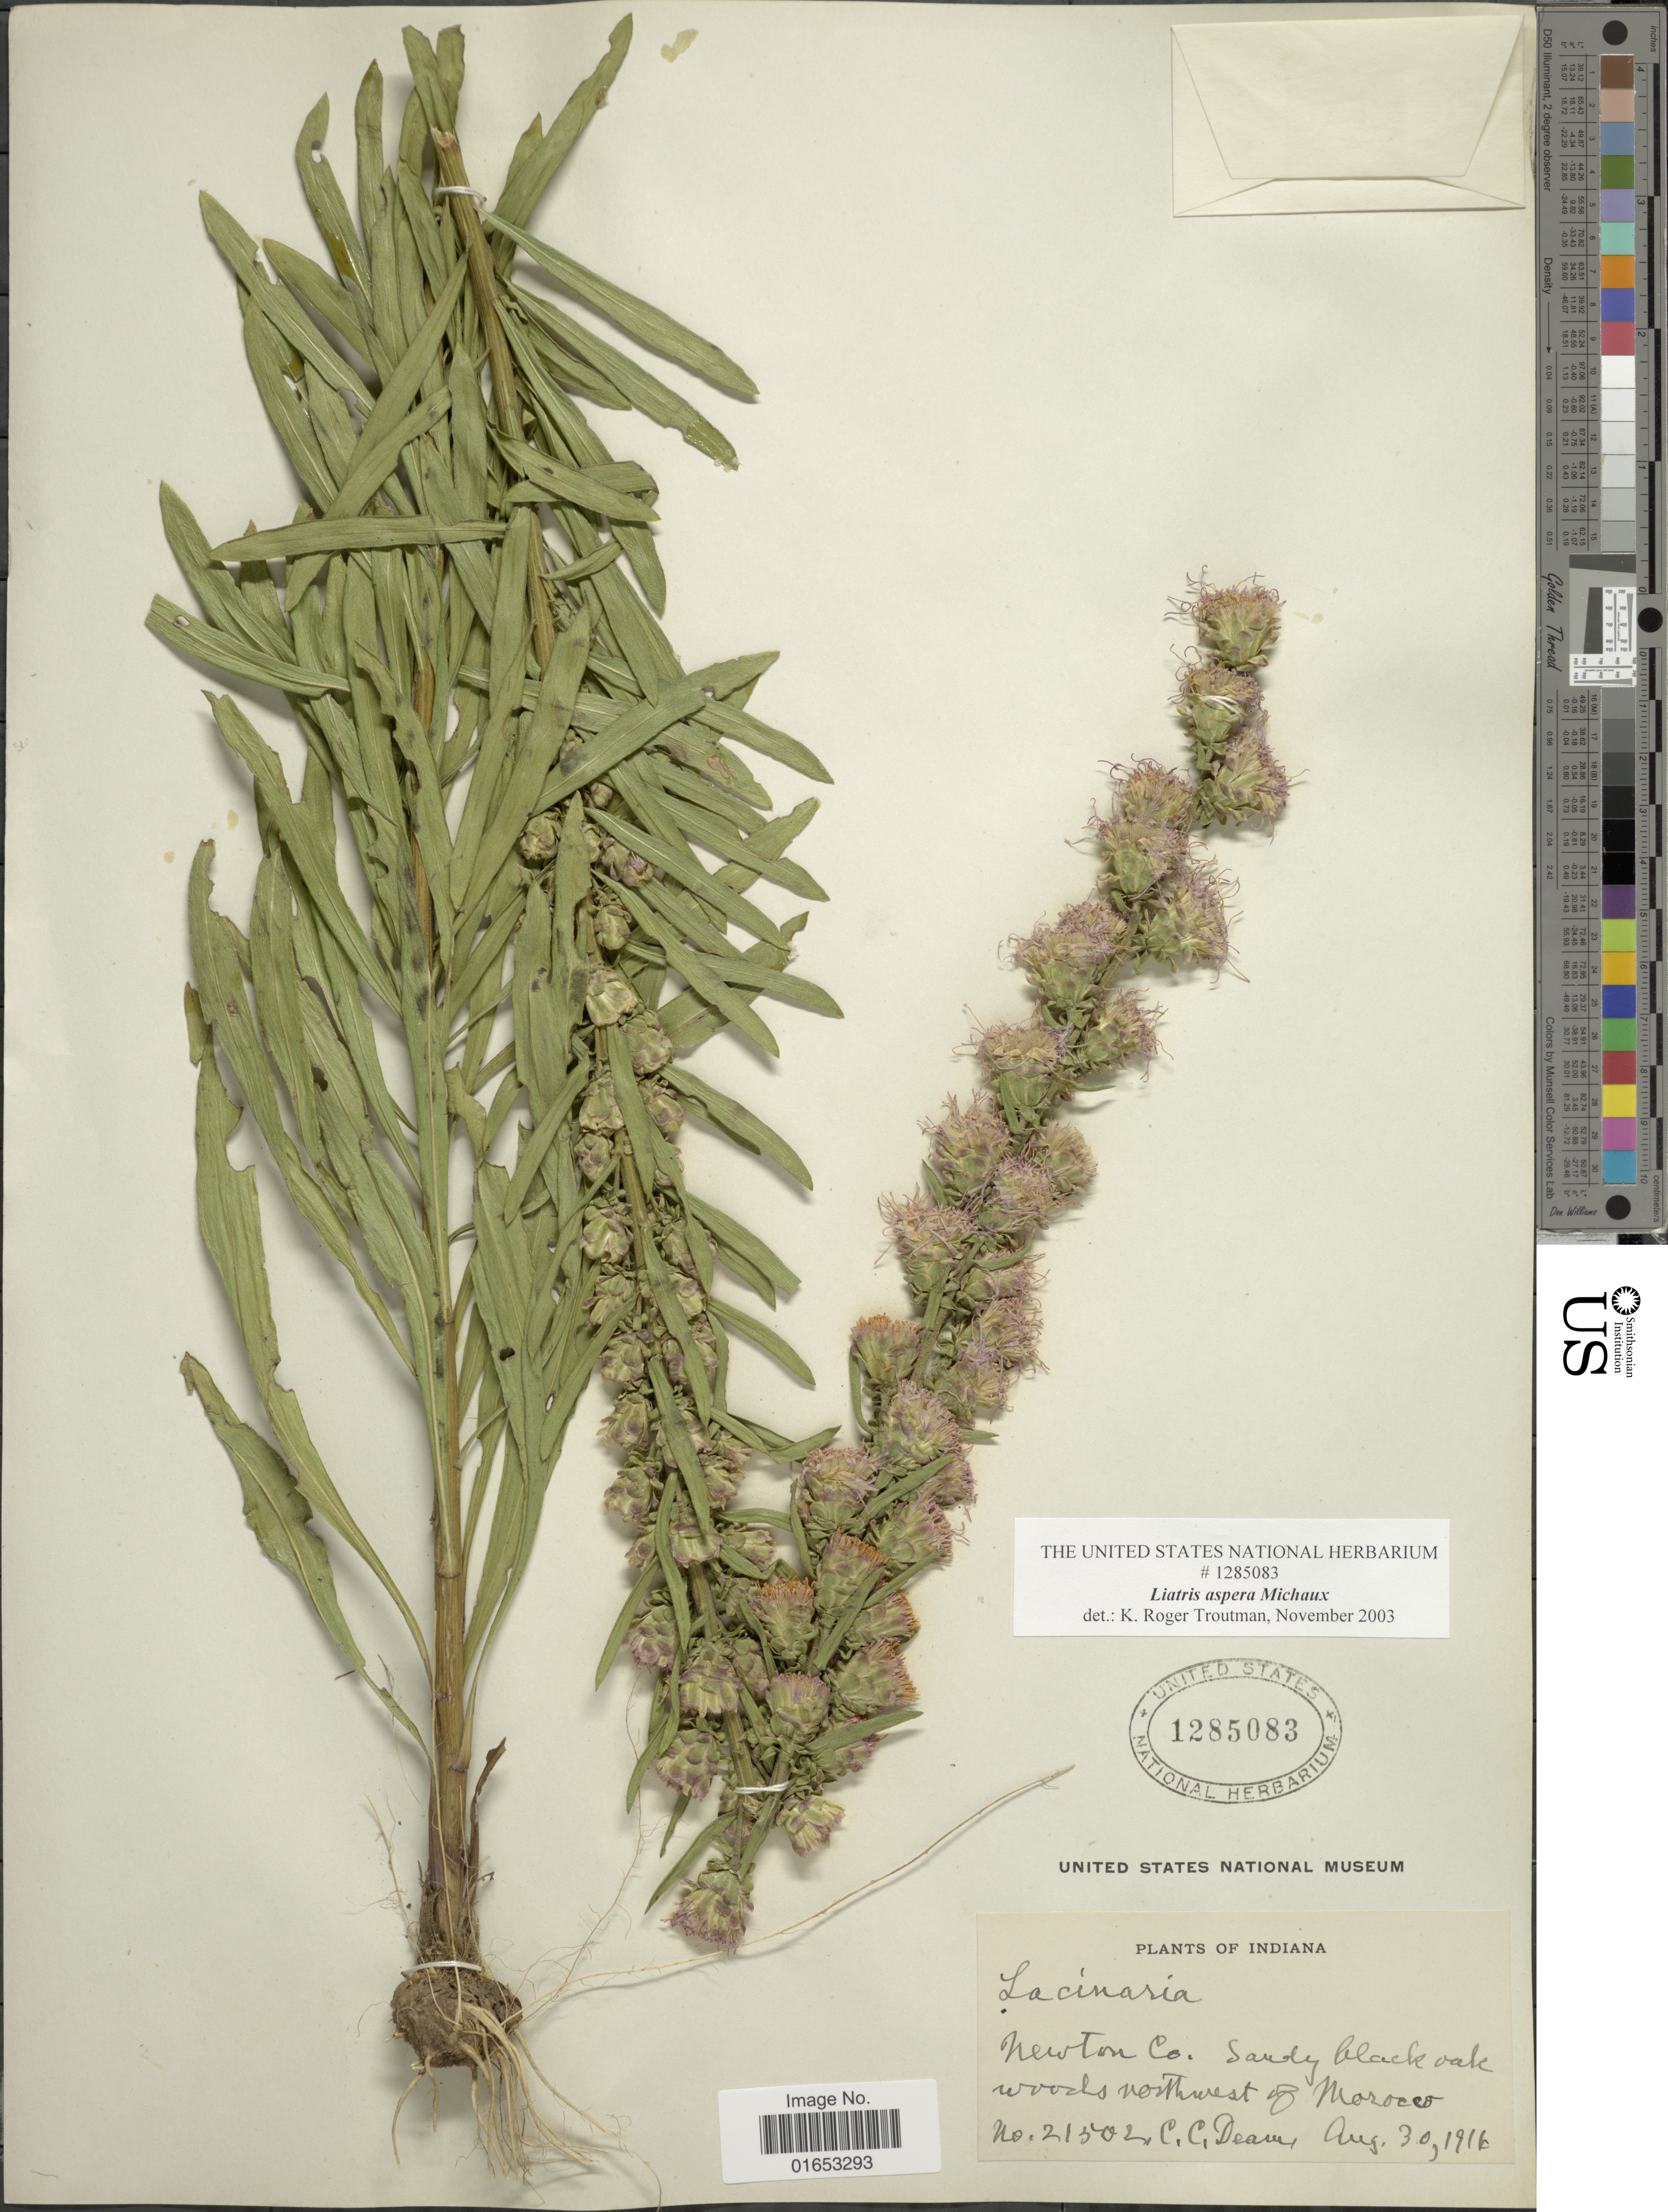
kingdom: Plantae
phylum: Tracheophyta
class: Magnoliopsida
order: Asterales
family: Asteraceae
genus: Liatris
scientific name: Liatris aspera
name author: Michx.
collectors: C. C. Deam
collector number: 21502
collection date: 1916-08-30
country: United States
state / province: Indiana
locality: Newton Co., Sandy black oak woods northwest of Morocro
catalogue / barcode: US 1285083